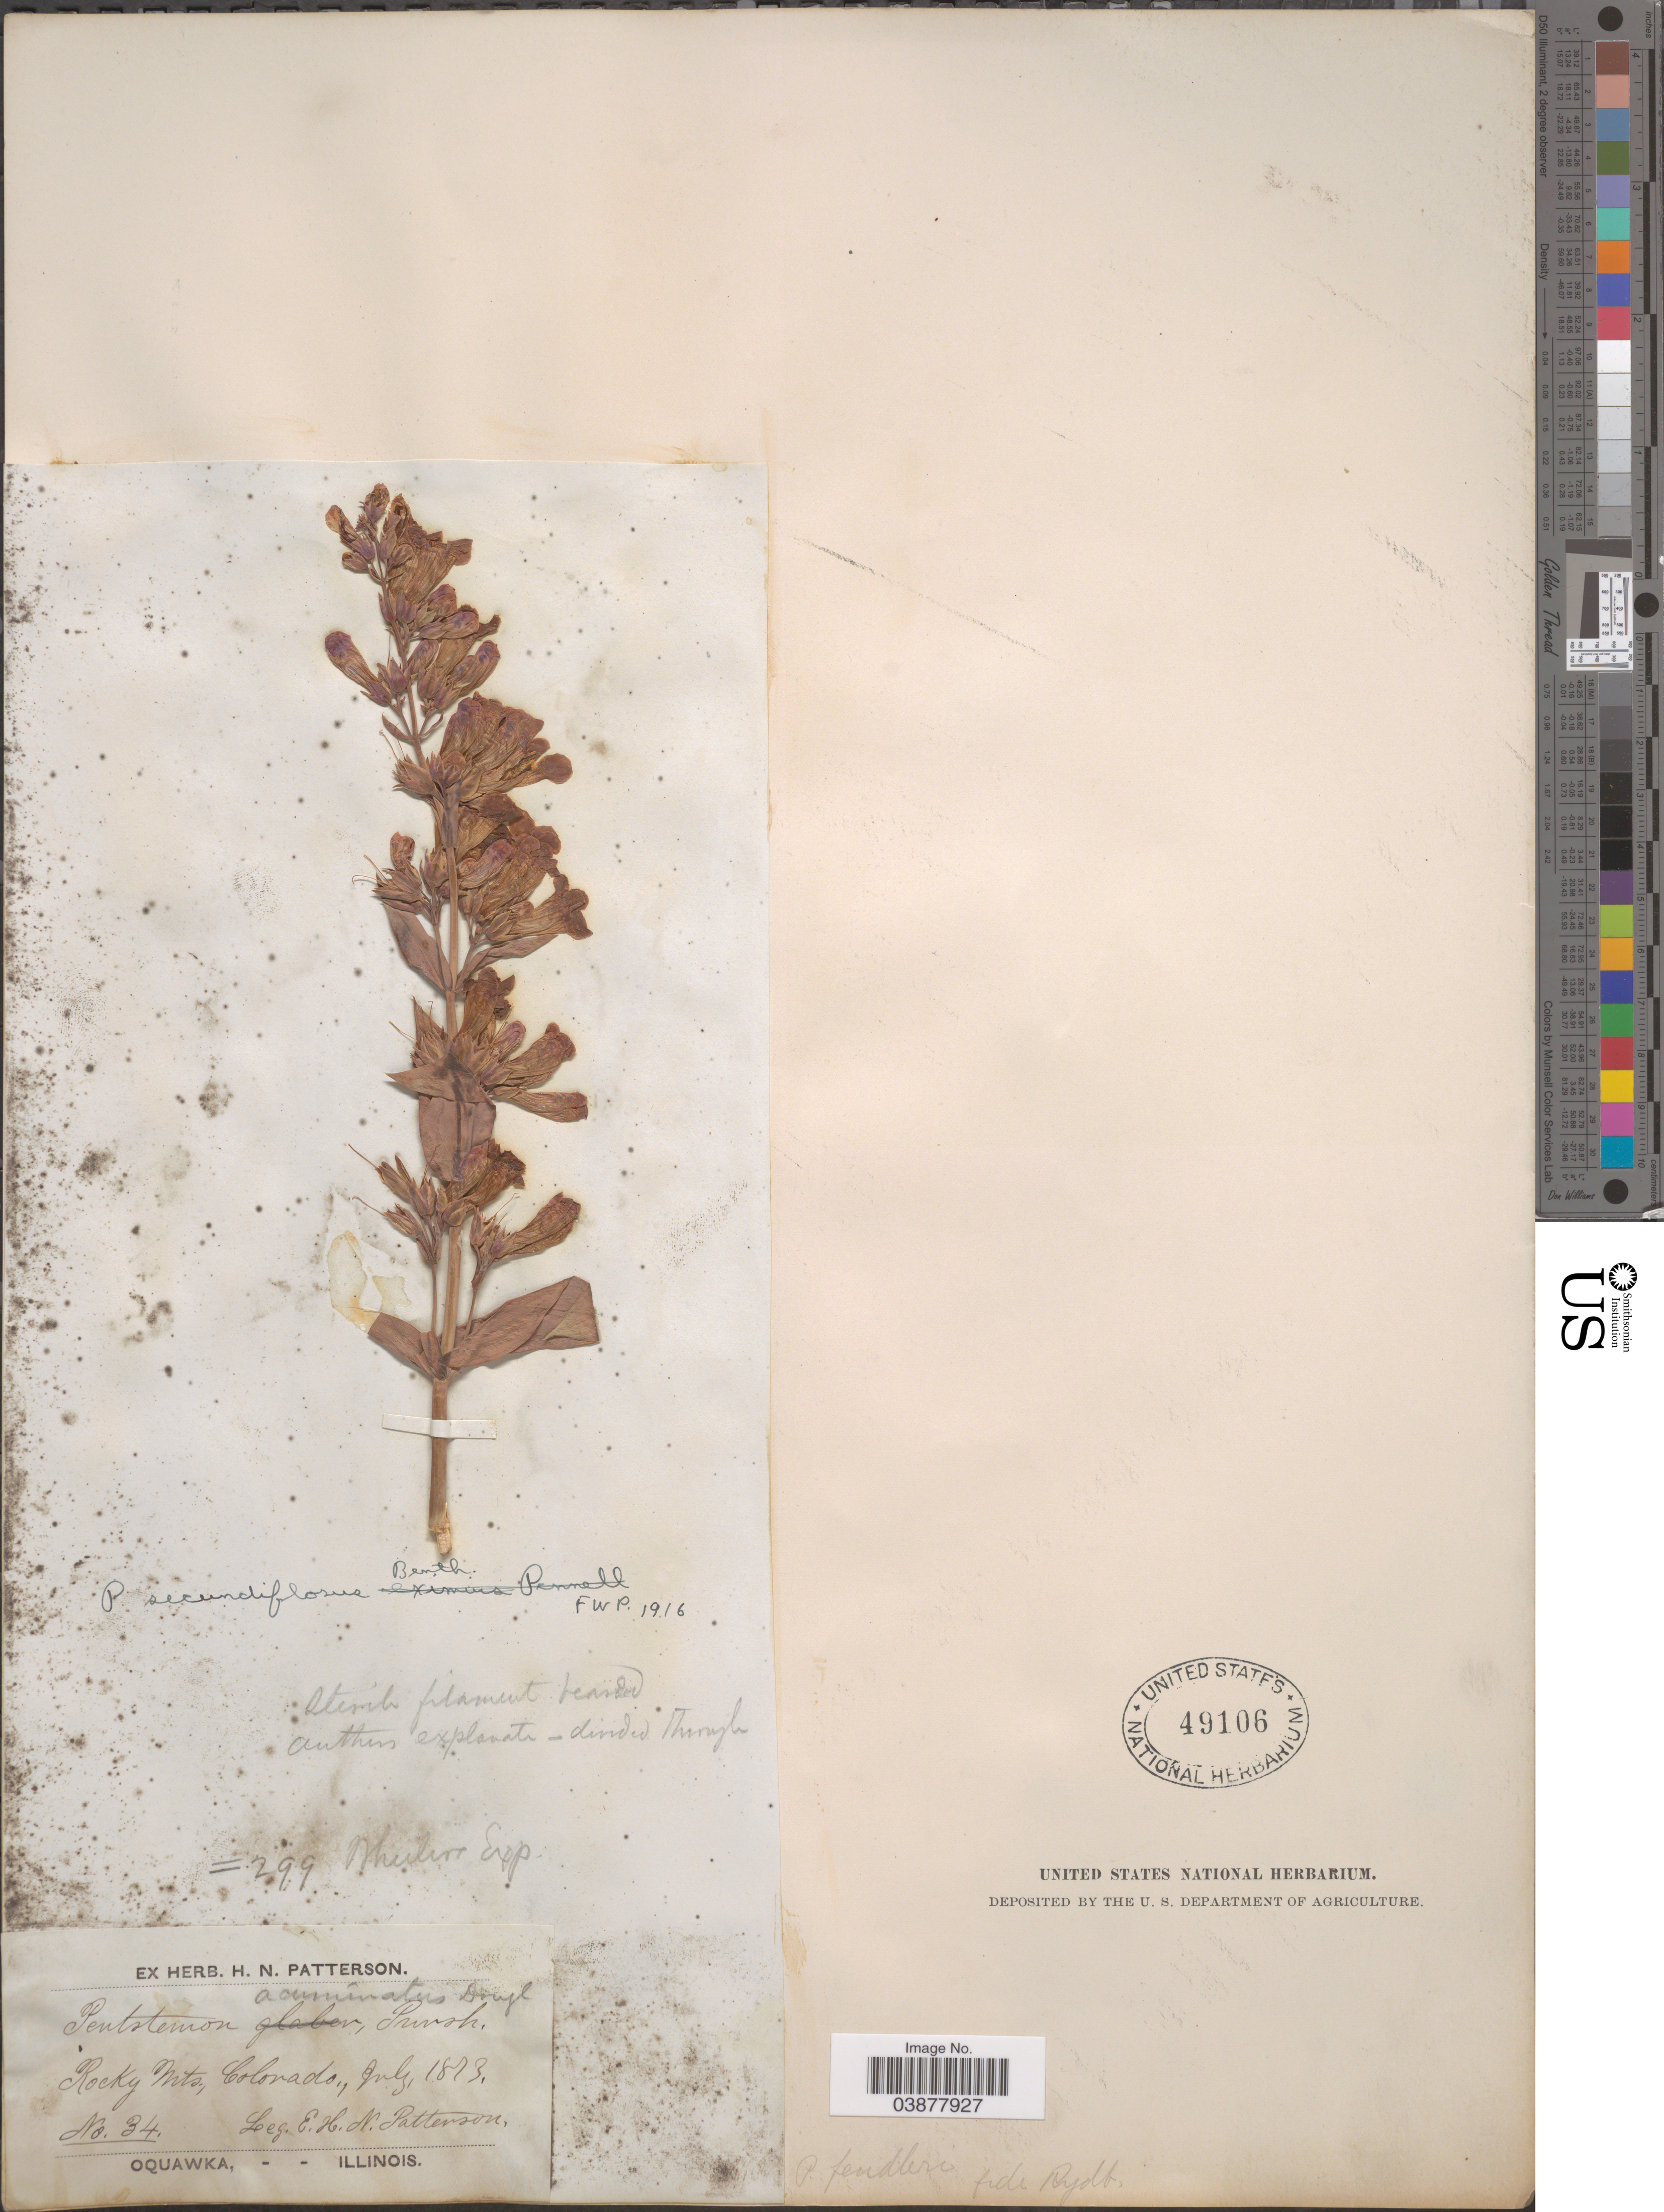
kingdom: Plantae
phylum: Tracheophyta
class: Magnoliopsida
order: Lamiales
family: Plantaginaceae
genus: Penstemon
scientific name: Penstemon secundiflorus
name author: Benth.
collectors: E. Patterson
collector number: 34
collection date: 1873-07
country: United States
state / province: Colorado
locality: Rocky Mts.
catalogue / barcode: US 49106